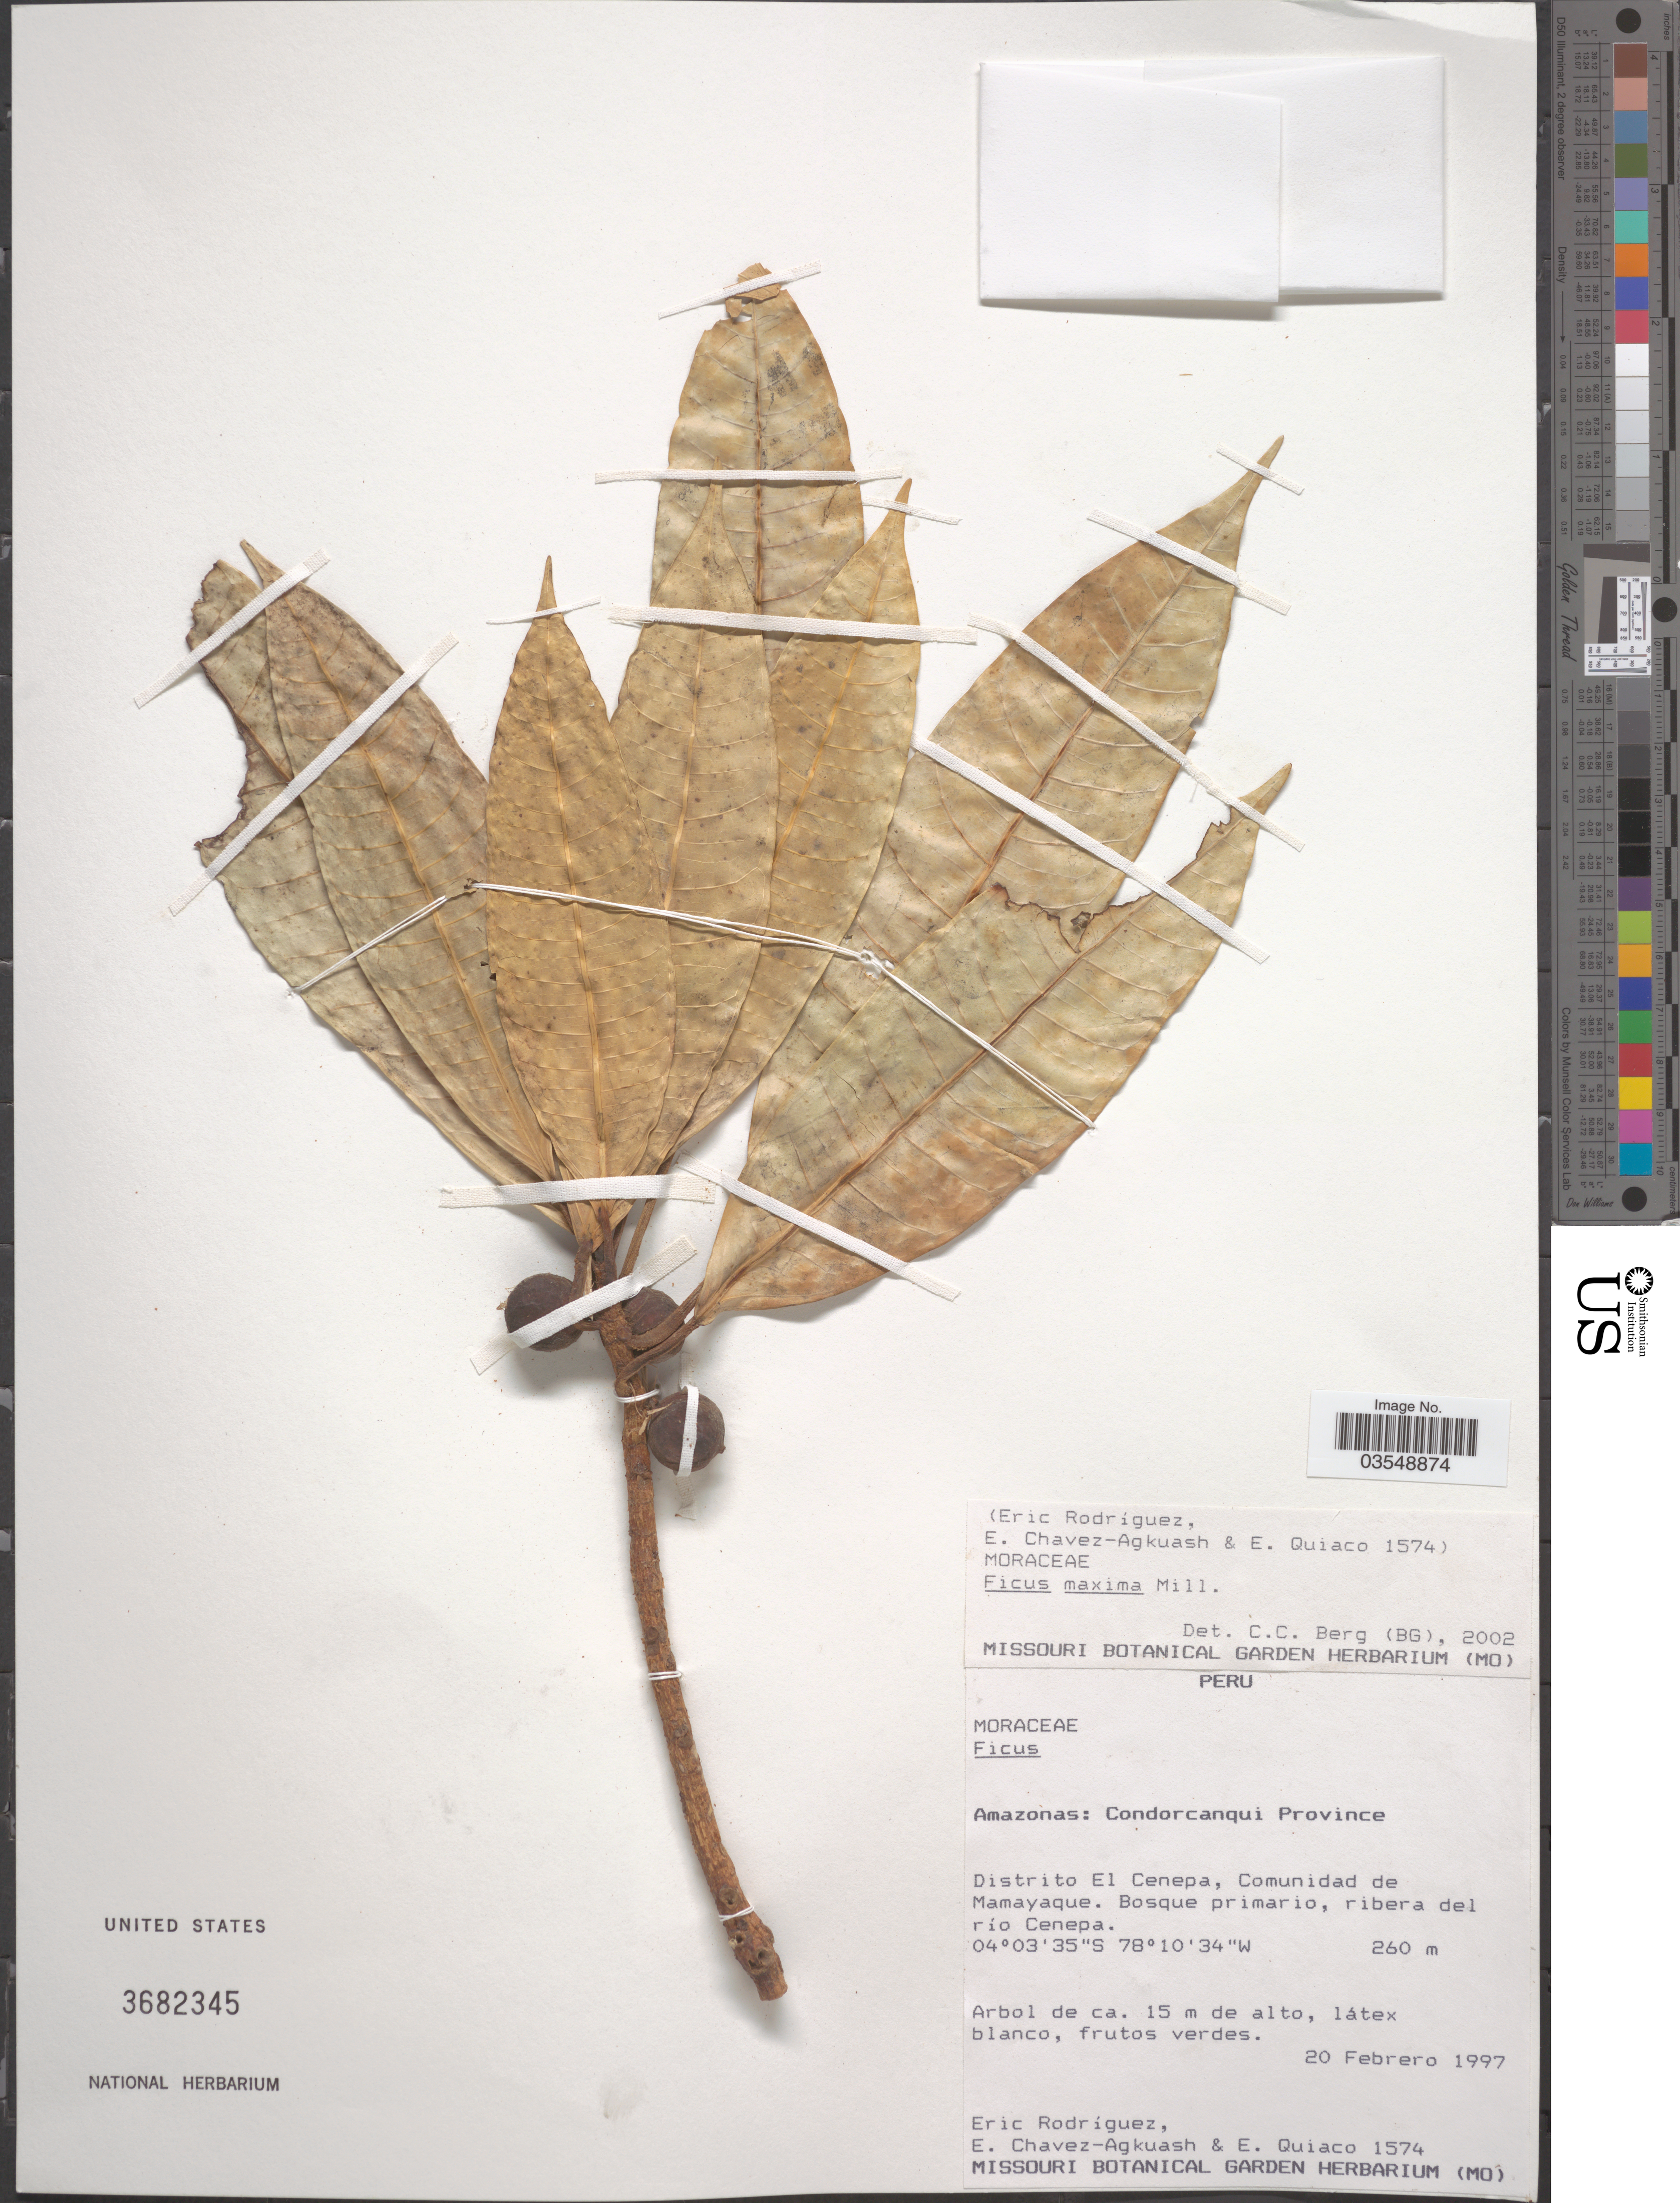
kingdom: Plantae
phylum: Tracheophyta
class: Magnoliopsida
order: Rosales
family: Moraceae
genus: Ficus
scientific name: Ficus radula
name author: Humb. & Bonpl. ex Willd.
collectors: E. Rodriguez, E. Chavez-Agkuash & E. Quiaco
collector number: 1574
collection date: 1997-02-20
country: Peru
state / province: Amazonas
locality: Condorcanqui Province. Distrito El Cenepa, Comunidad de Mamayaque. Bosque primario, ribera del río Cenepa.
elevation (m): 260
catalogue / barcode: US 3682345